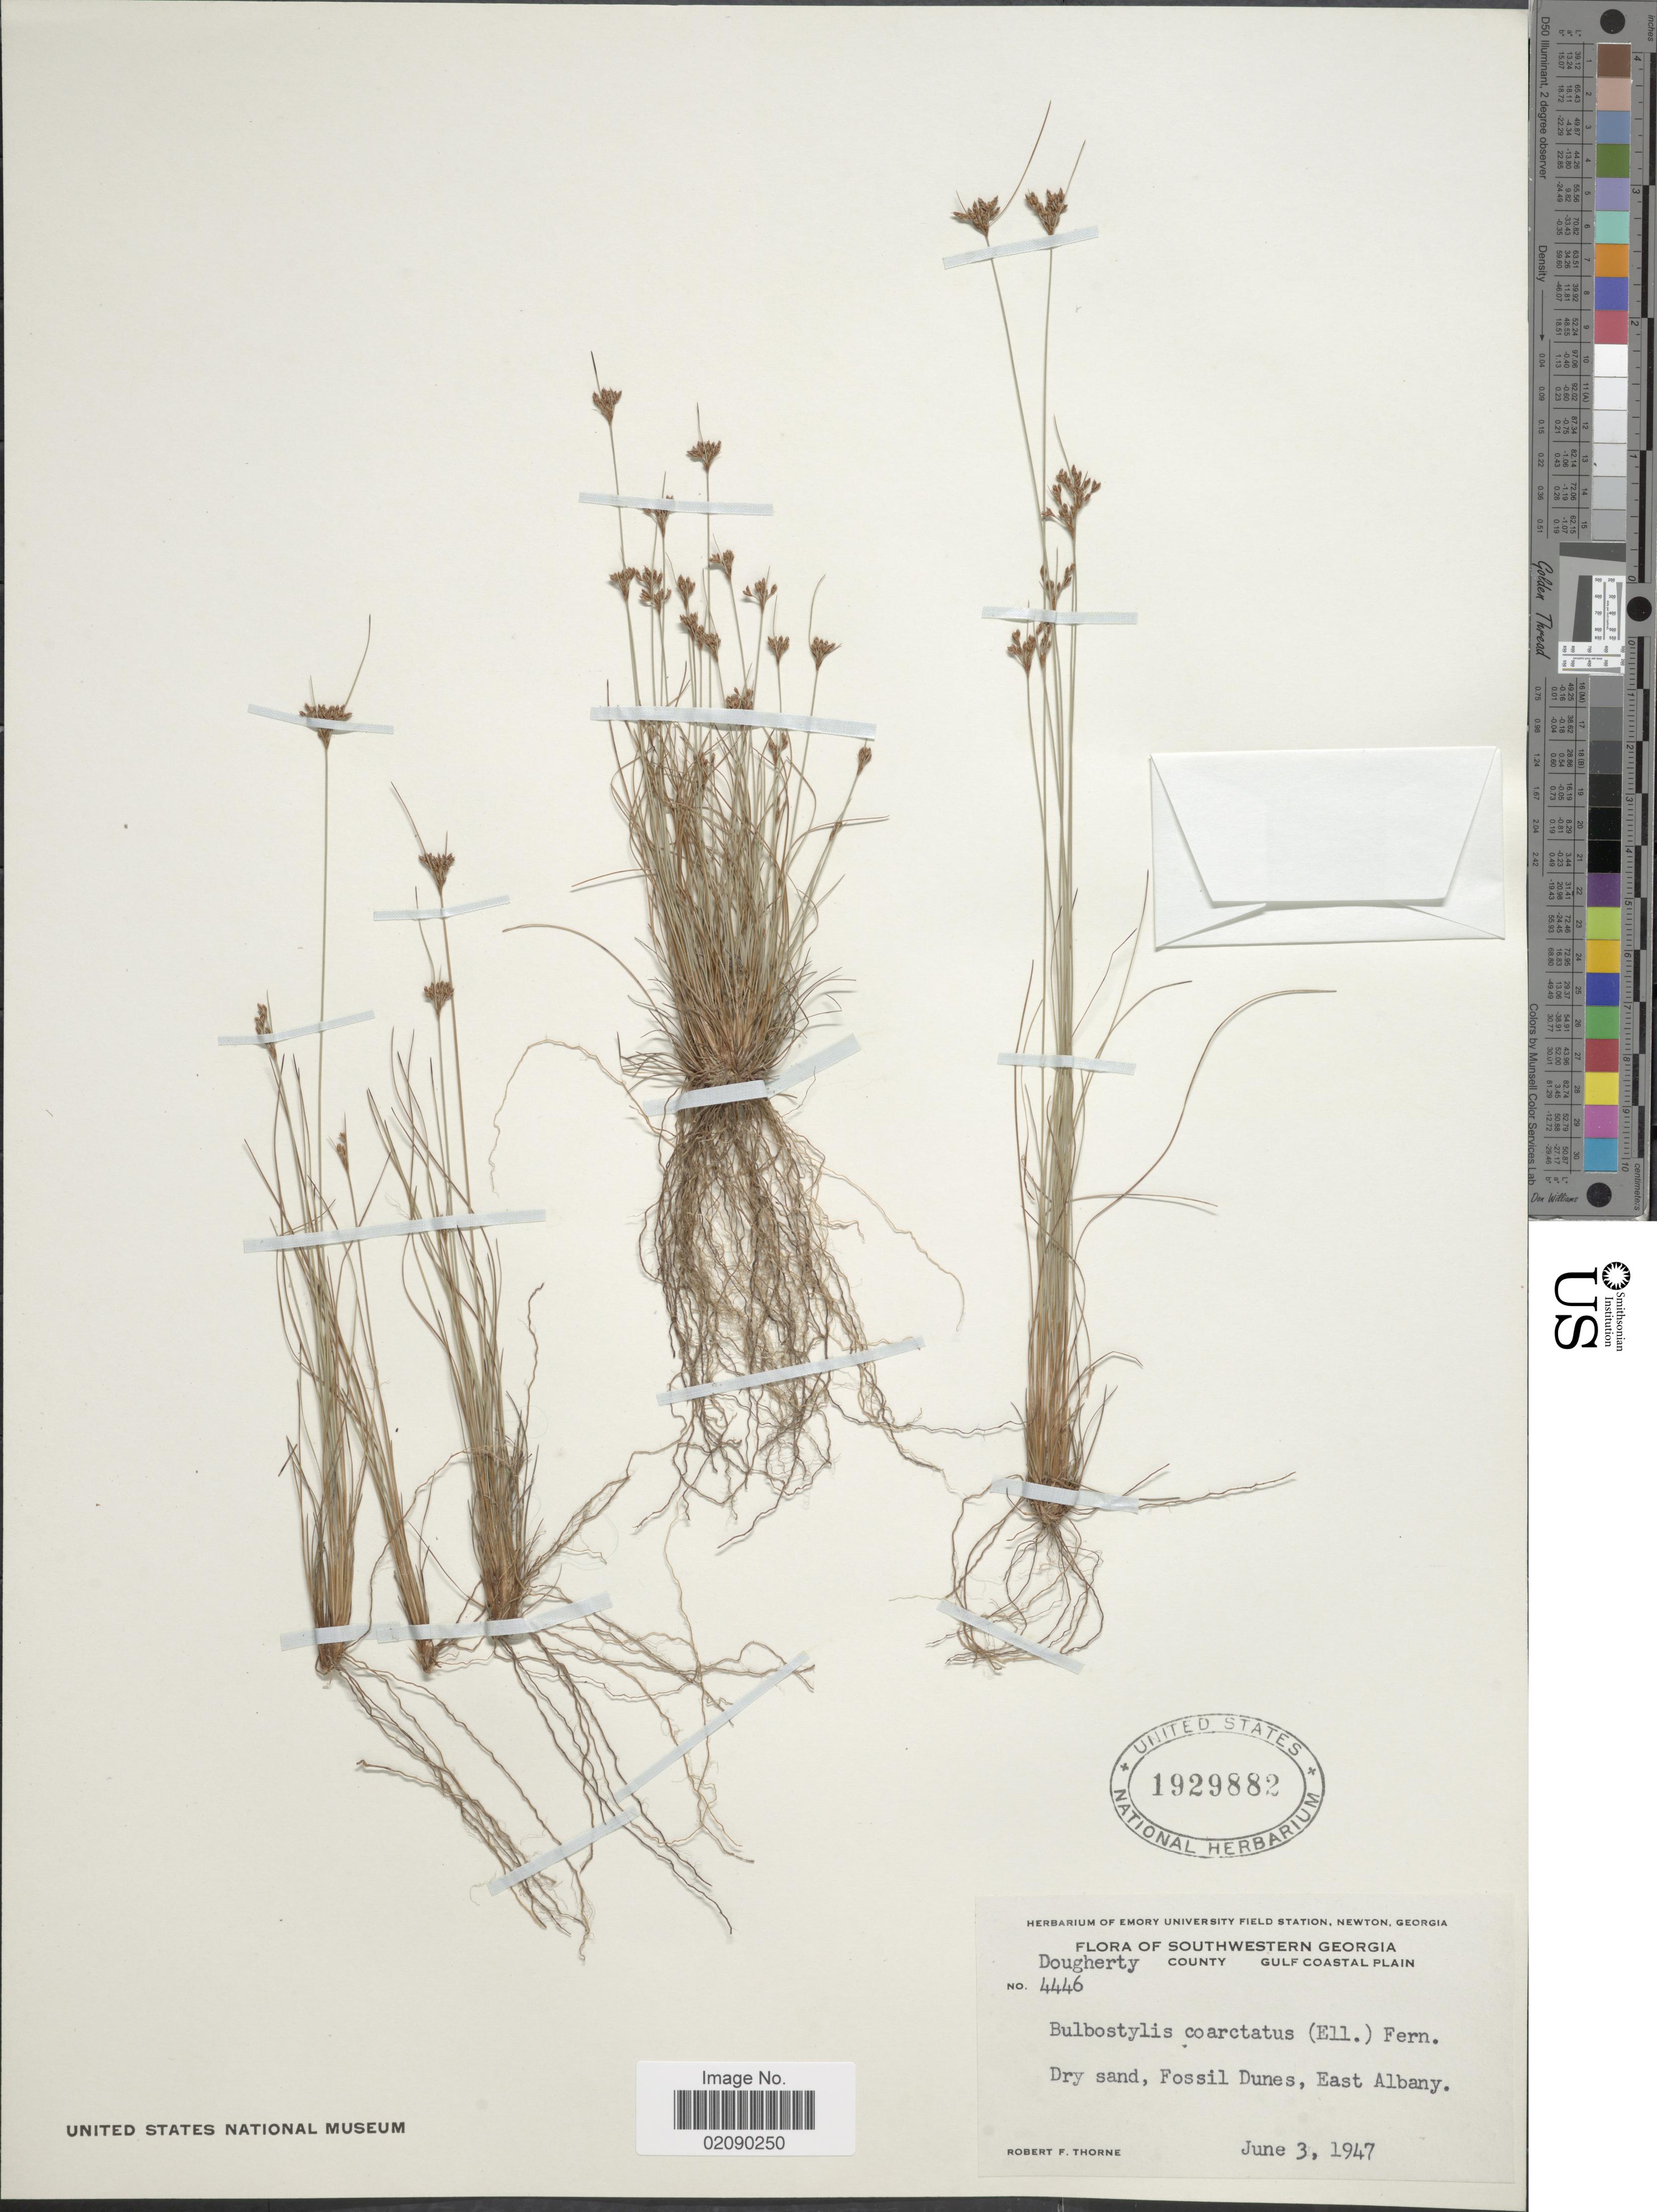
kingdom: Plantae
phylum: Tracheophyta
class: Liliopsida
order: Poales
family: Cyperaceae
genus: Bulbostylis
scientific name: Bulbostylis ciliatifolia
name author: (Elliott) Fernald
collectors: R. F. Thorne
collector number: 4446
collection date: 1947-06-03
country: United States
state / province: Georgia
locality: Southwestern Georgia. Dougherty County. Gulf Coastal Plain. Fossil Dunes, East Albany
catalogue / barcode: US 1929882